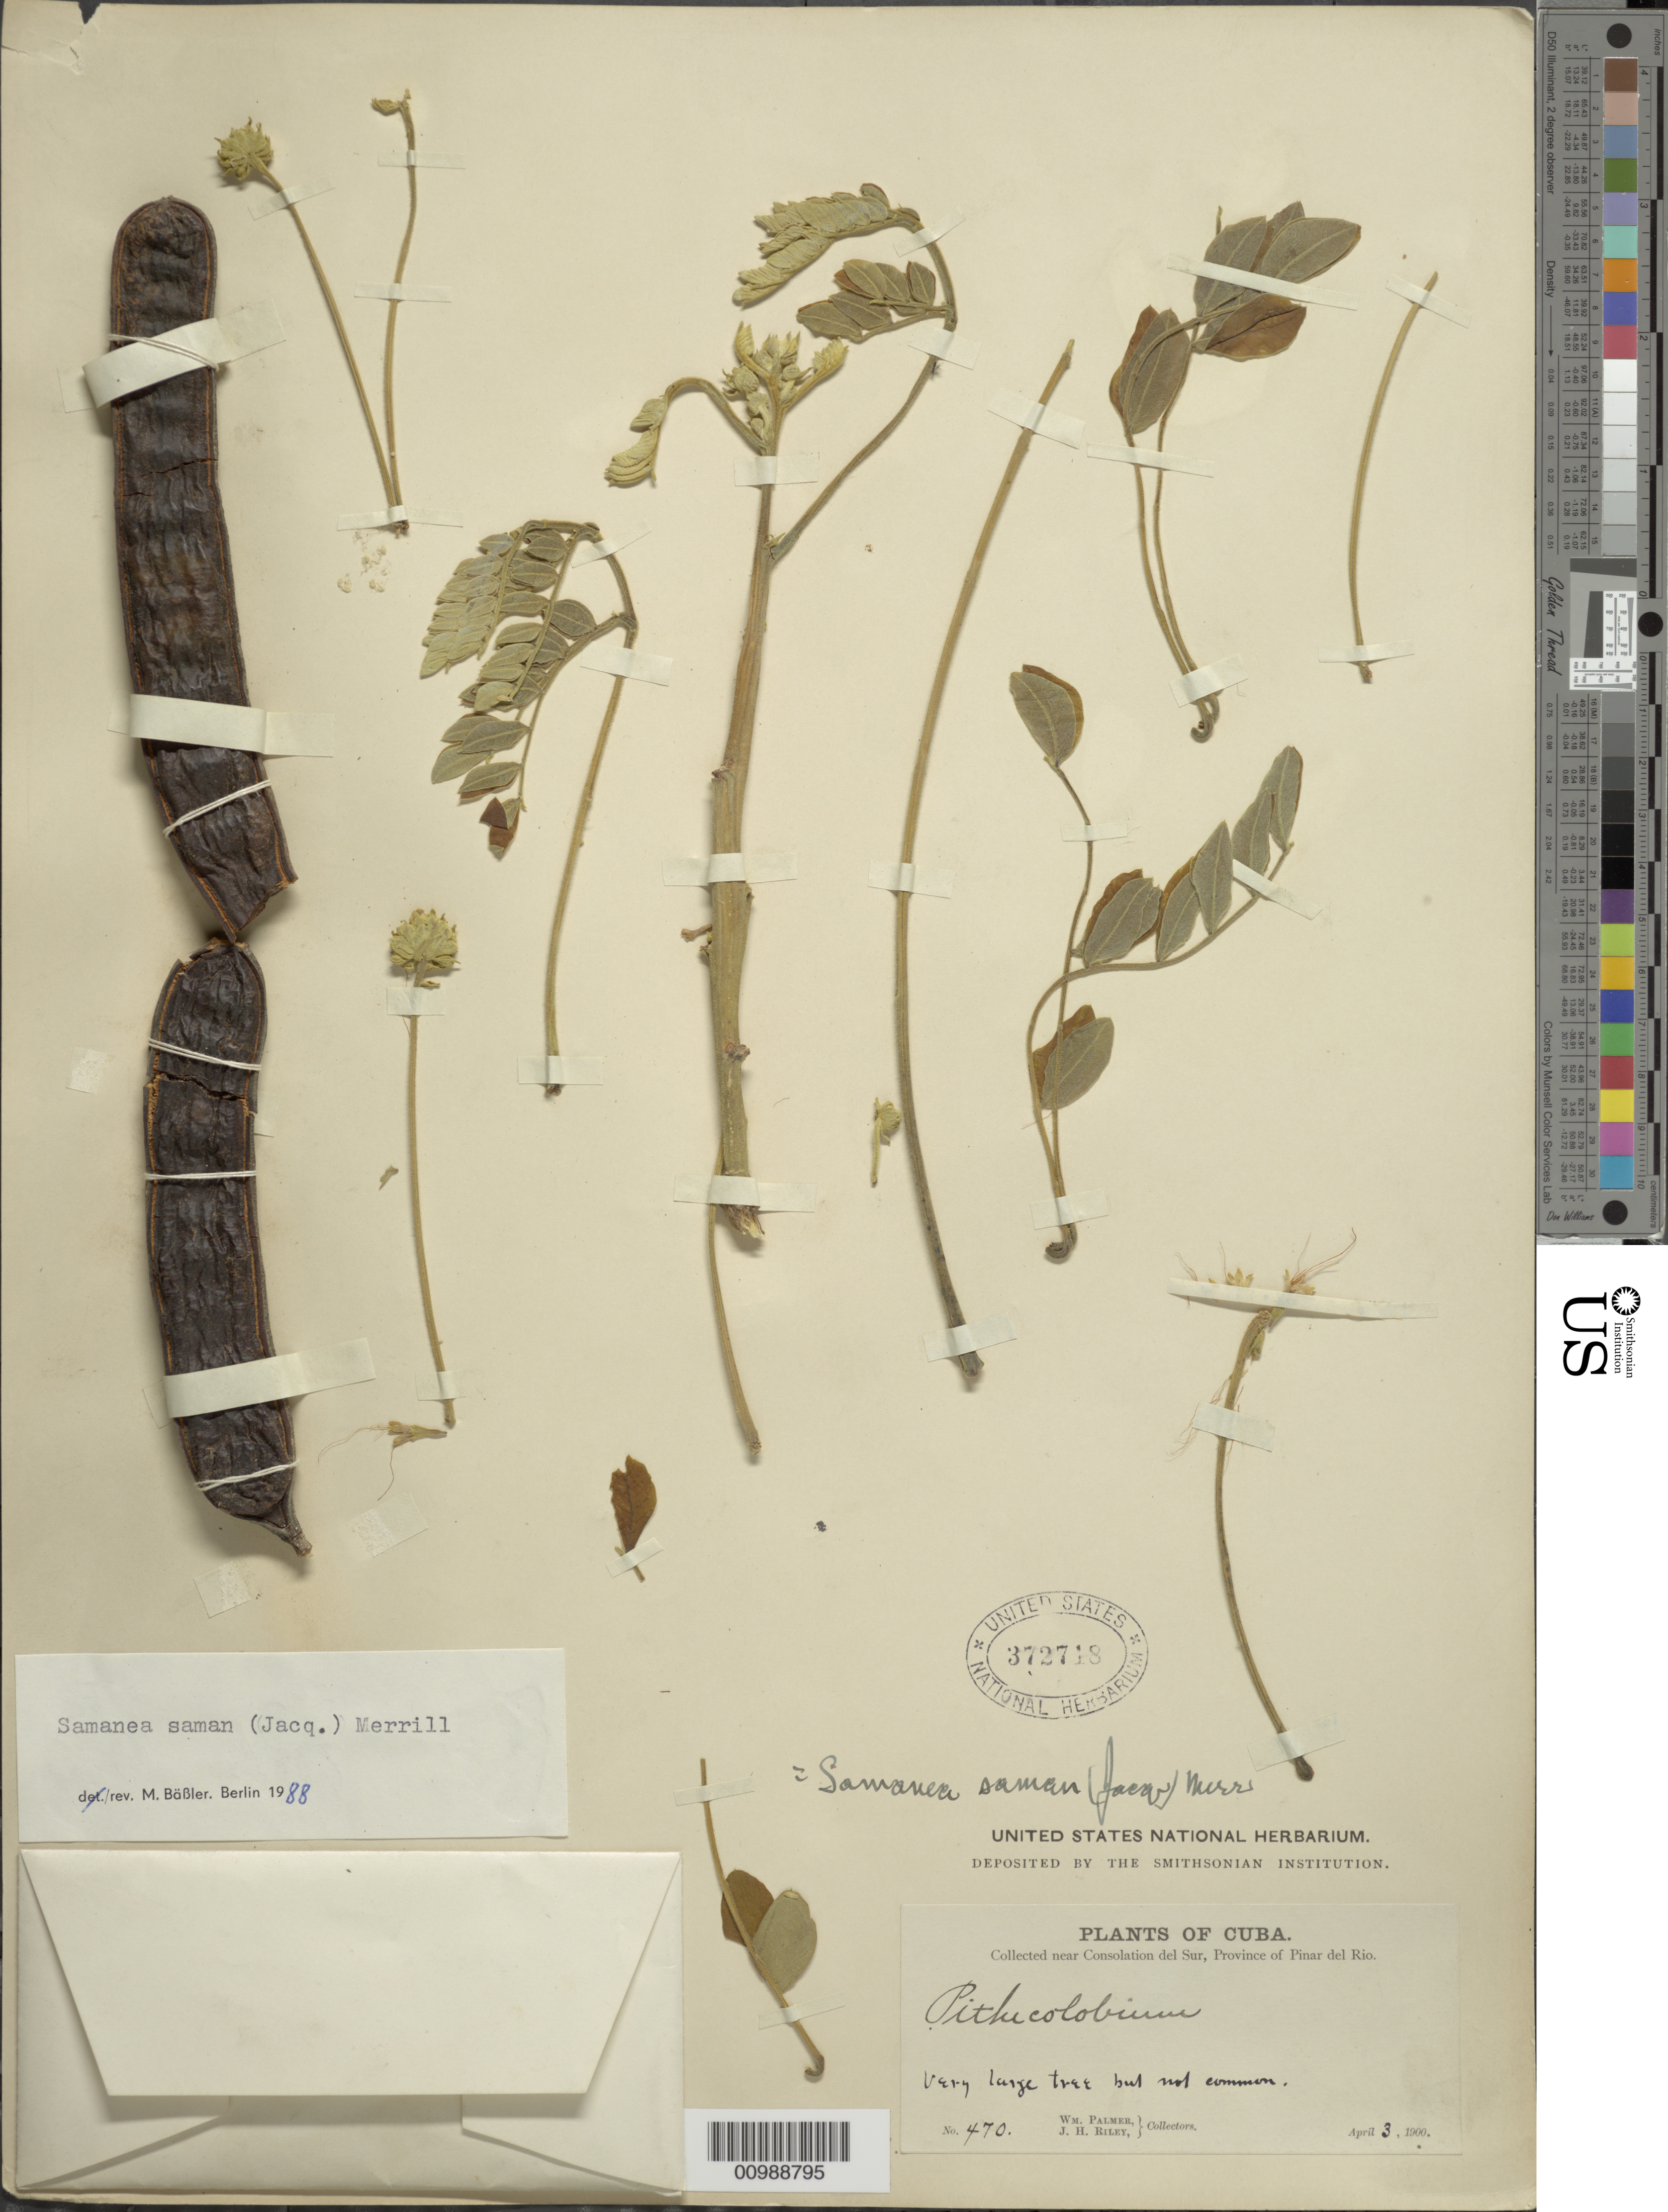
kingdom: Plantae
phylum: Tracheophyta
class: Magnoliopsida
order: Fabales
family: Fabaceae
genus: Samanea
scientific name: Samanea saman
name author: (Jacq.) Merr.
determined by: Bässler, Manfred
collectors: W. Palmer & J. H. Riley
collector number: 470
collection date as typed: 03 Apr 1900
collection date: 1900-04-03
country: Cuba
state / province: Pinar del Rio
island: Cuba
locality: Near Consolation del Sur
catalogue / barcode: US 372718